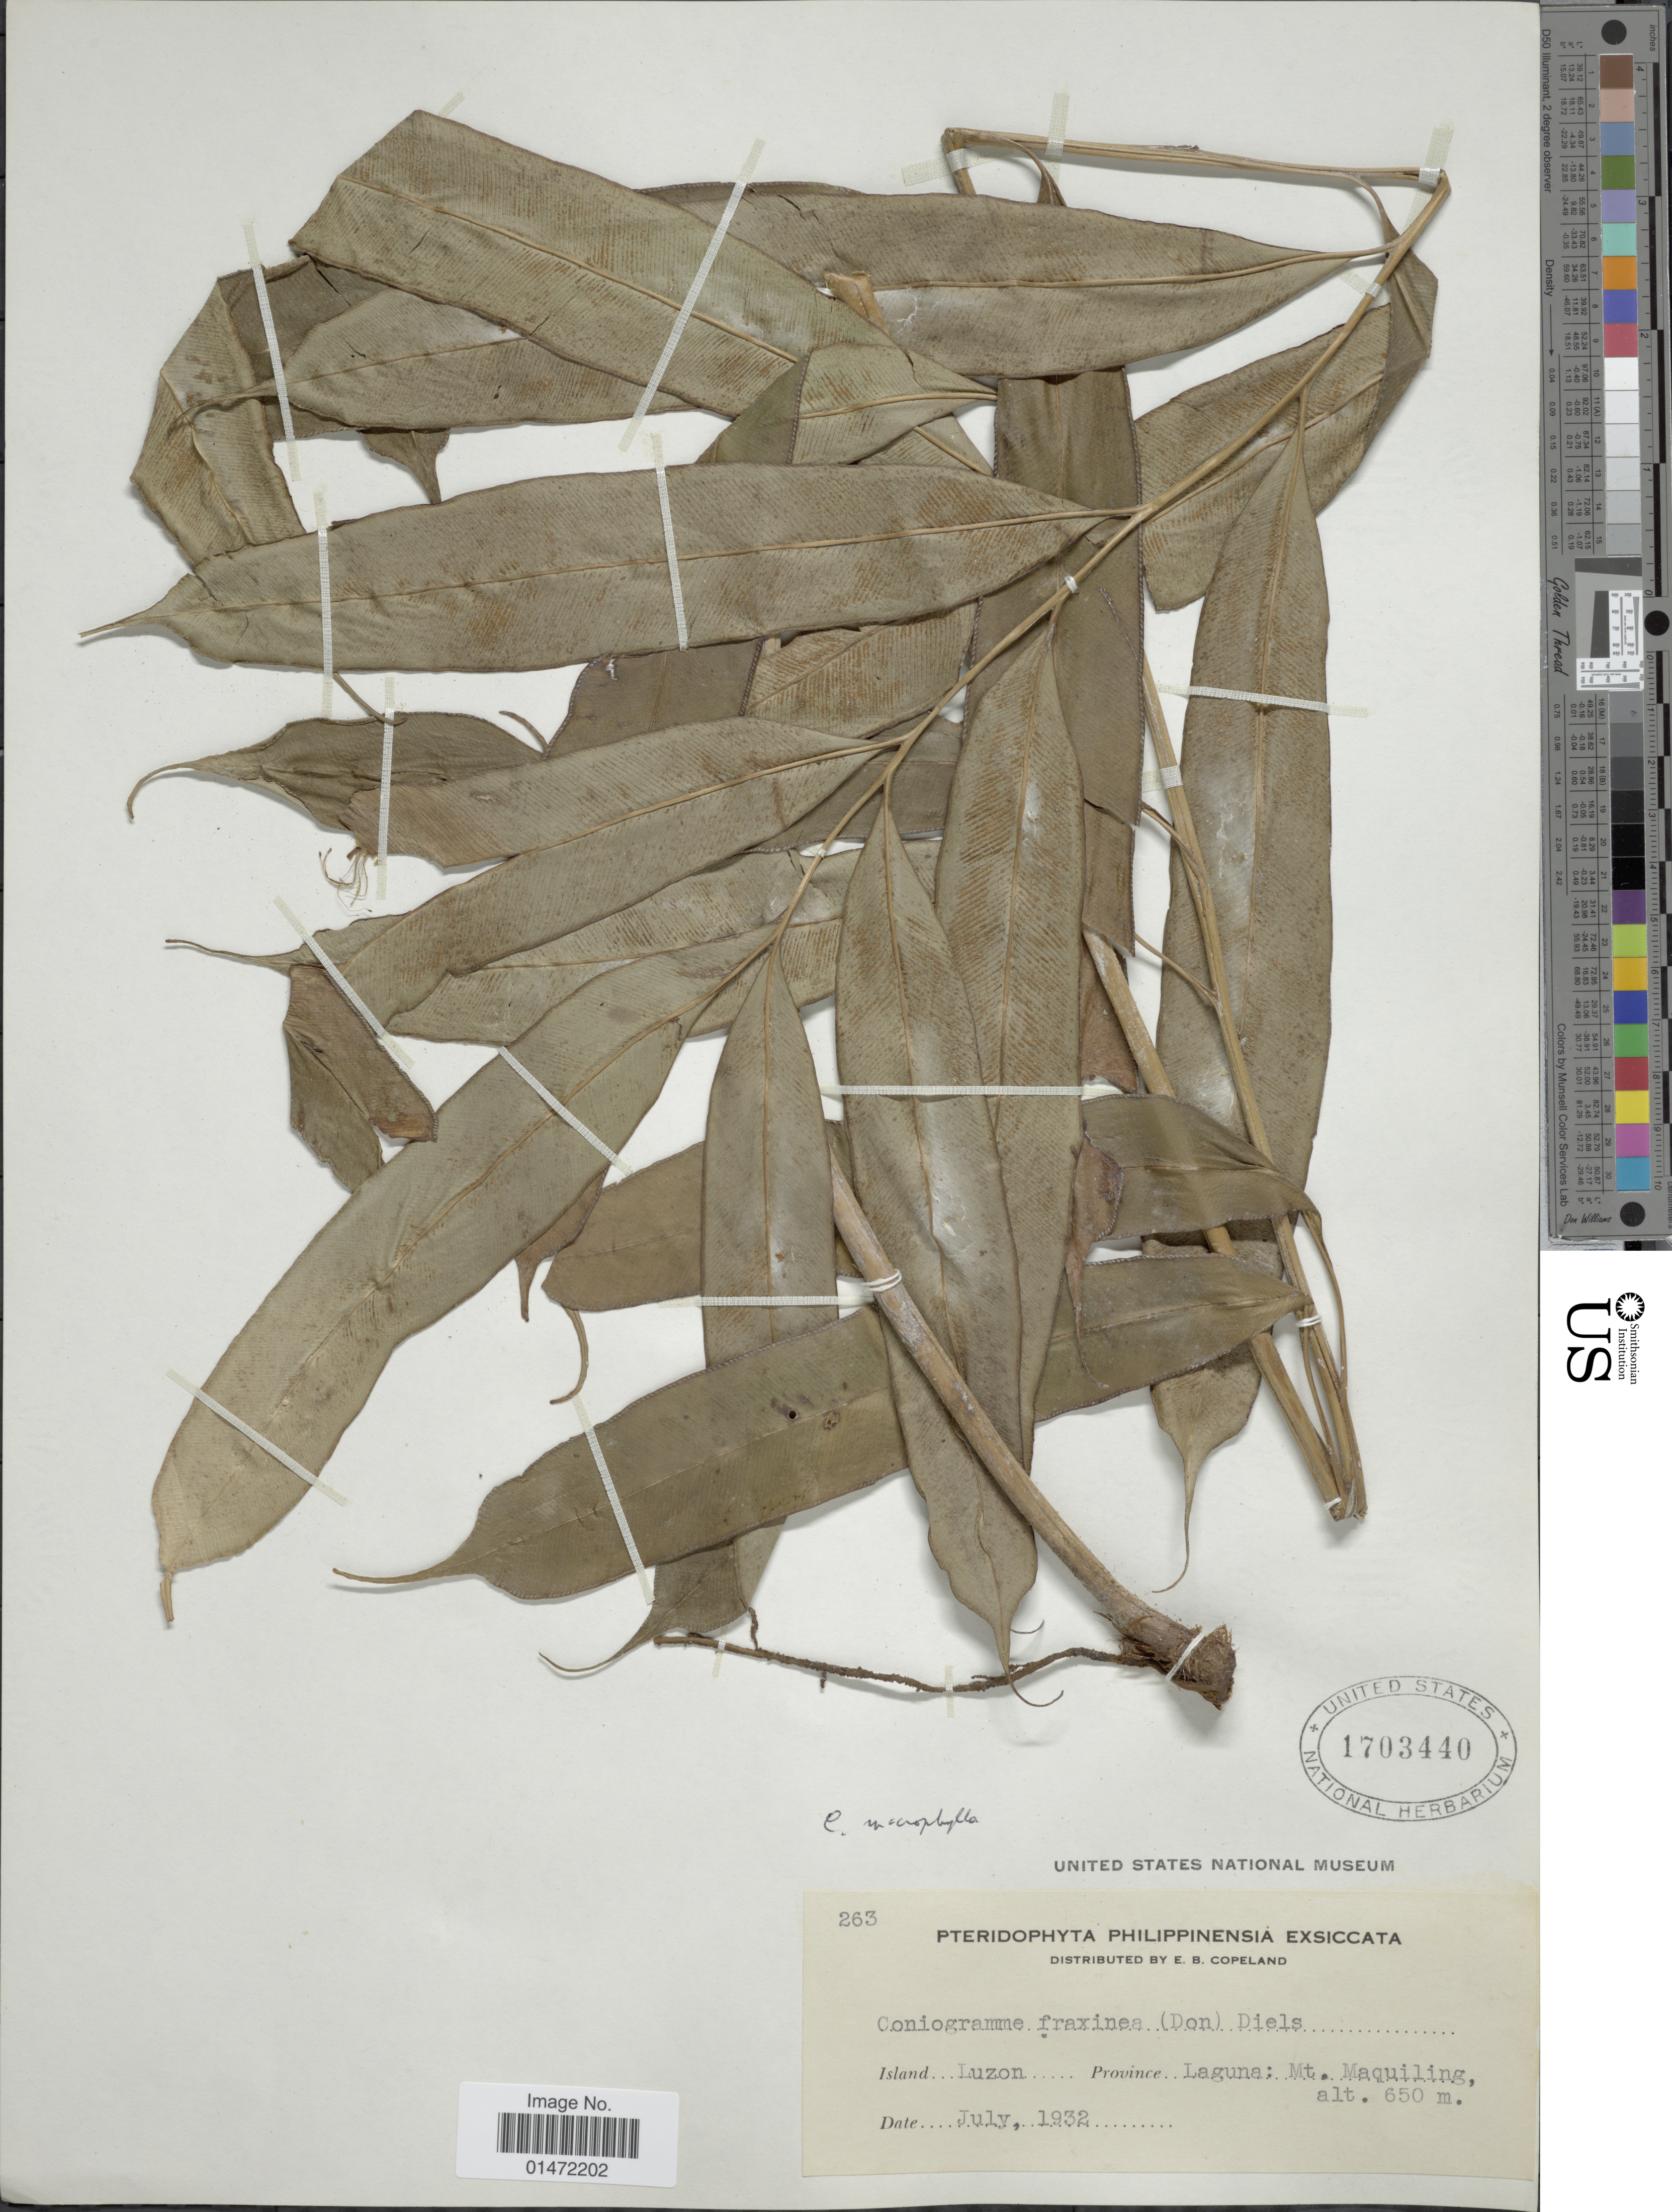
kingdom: Plantae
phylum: Tracheophyta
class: Polypodiopsida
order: Polypodiales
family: Pteridaceae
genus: Coniogramme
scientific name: Coniogramme macrophylla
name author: (Blume) Hieron.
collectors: E. B. Copeland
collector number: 263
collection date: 1932-07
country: Philippines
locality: Island Luzon. Province Laguna; Mt. Maquiling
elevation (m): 650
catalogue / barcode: US 1703440